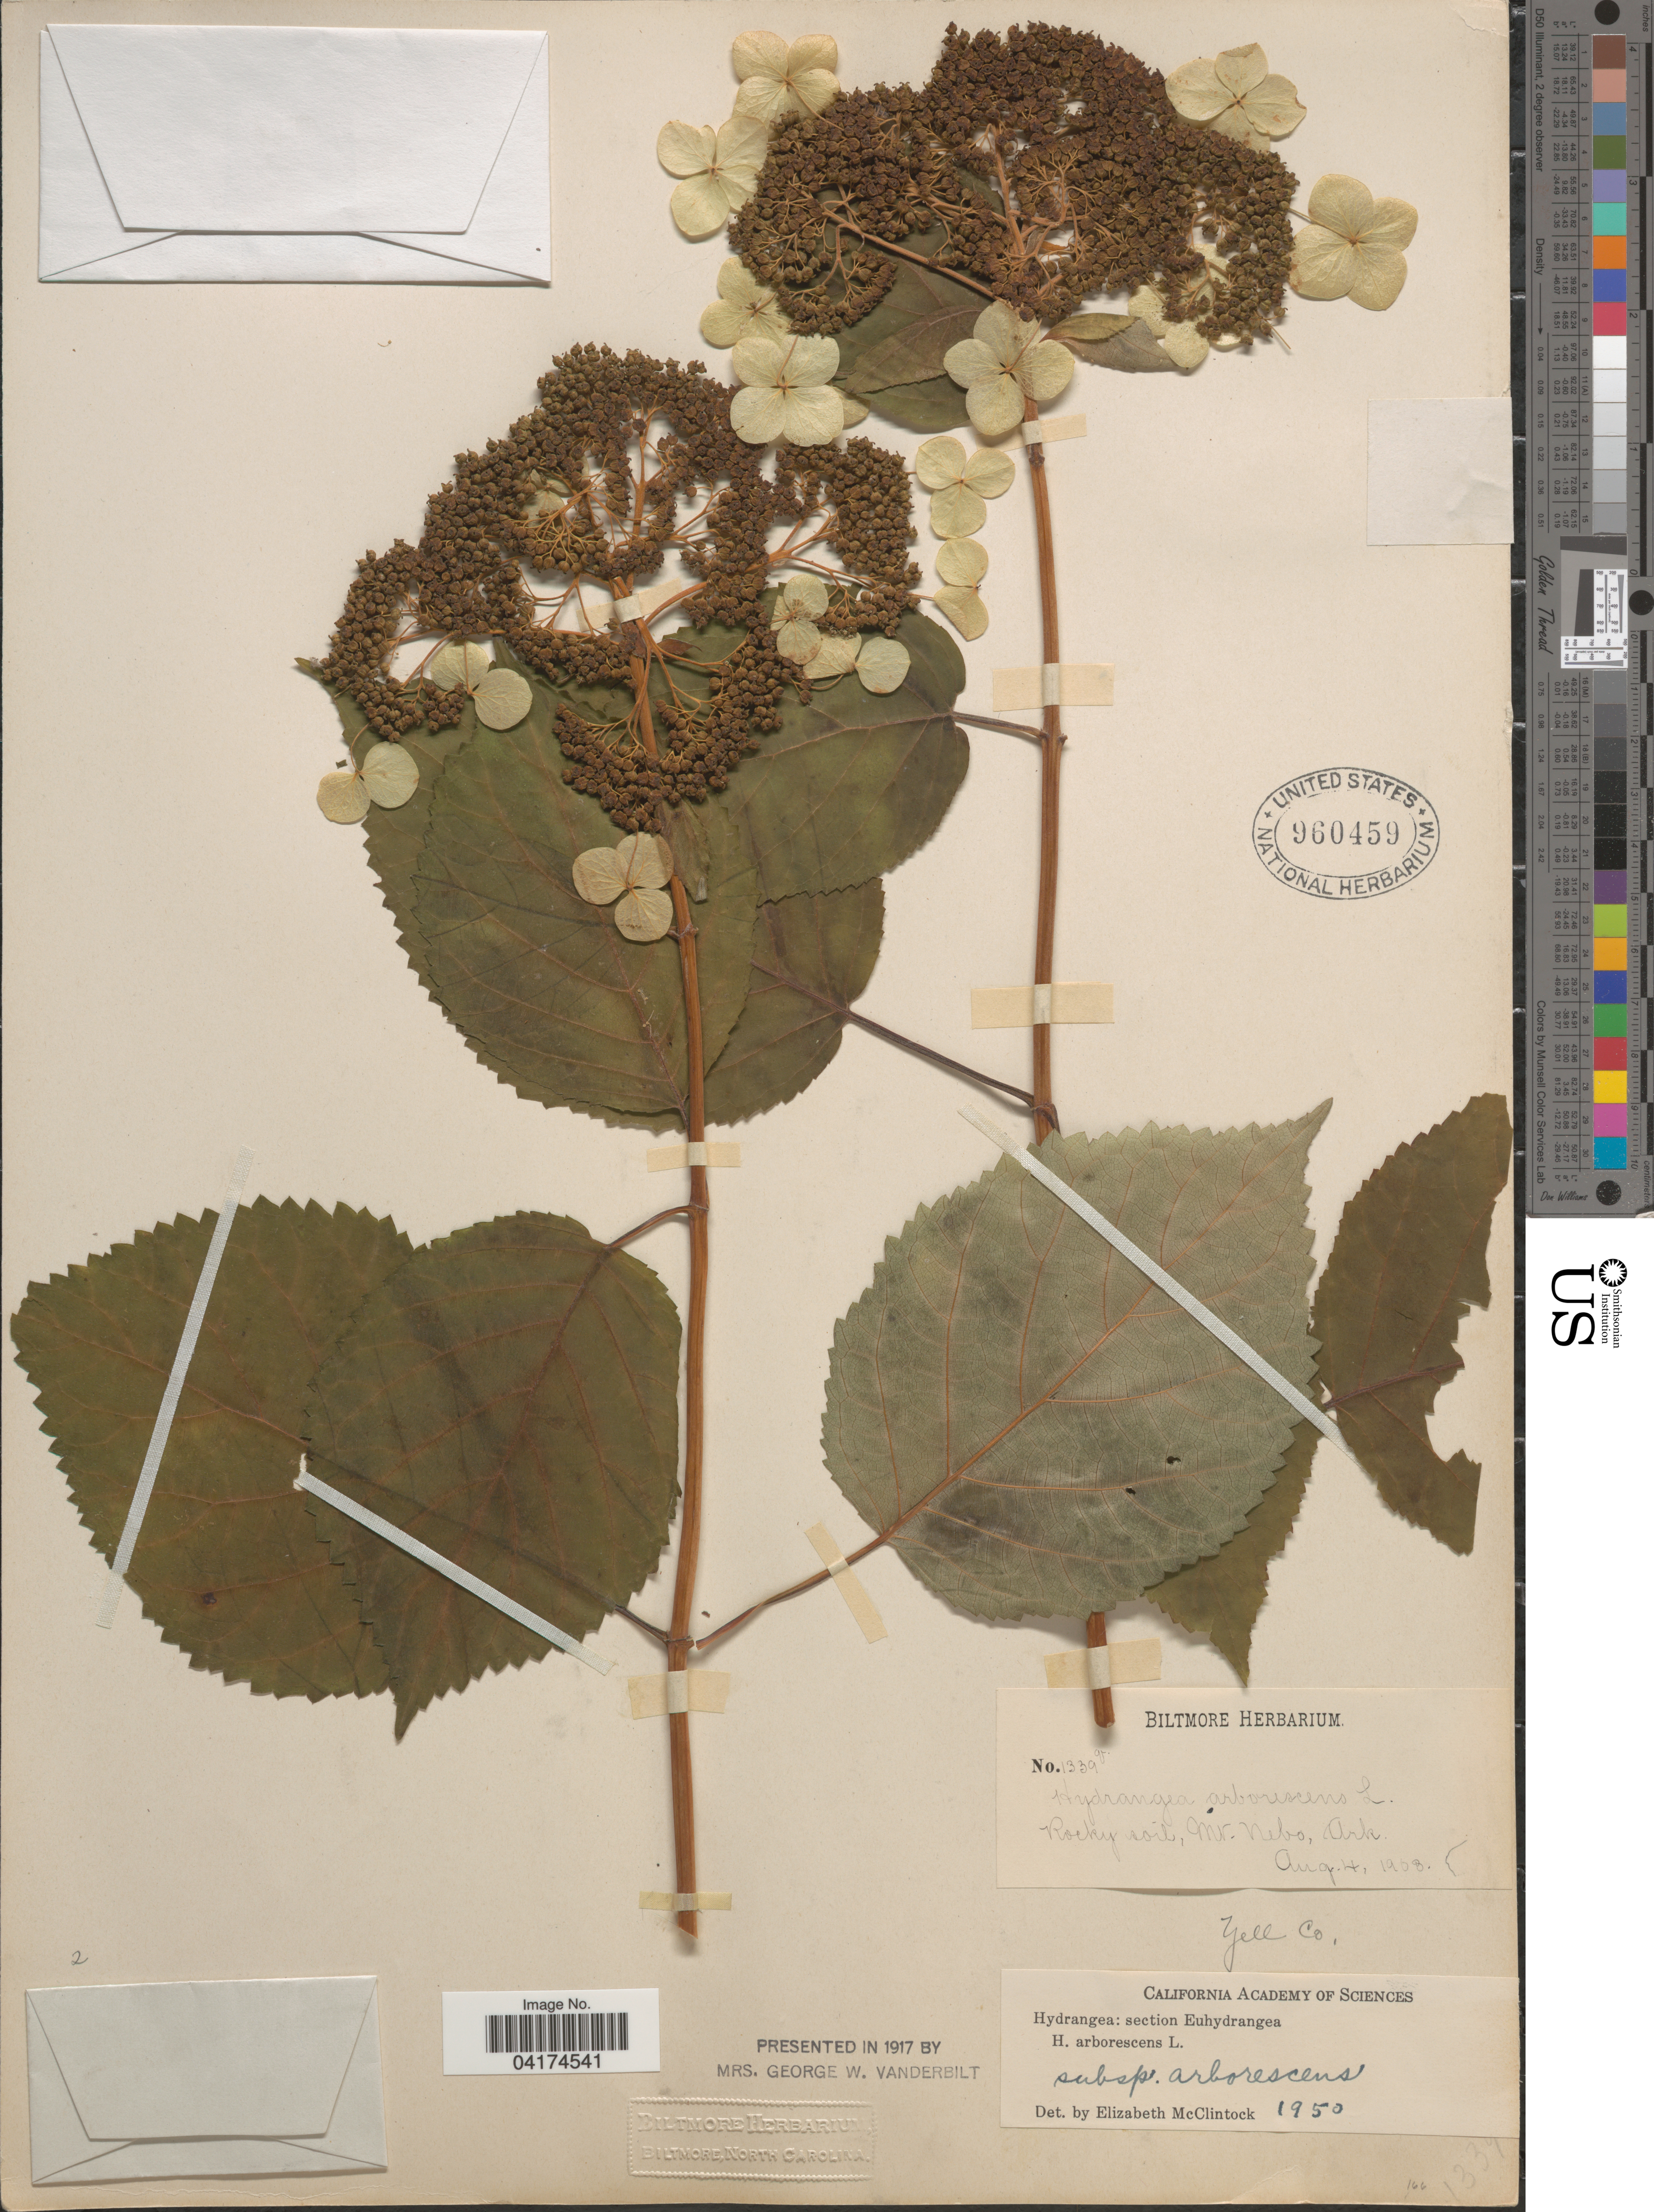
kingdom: Plantae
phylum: Tracheophyta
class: Magnoliopsida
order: Cornales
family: Hydrangeaceae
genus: Hydrangea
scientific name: Hydrangea arborescens subsp. arborescens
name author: L.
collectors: ex herb. Biltmore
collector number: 1339q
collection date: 1908-08-04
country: United States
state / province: Arkansas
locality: Mt. Nebo. Yell Co.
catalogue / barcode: US 960459